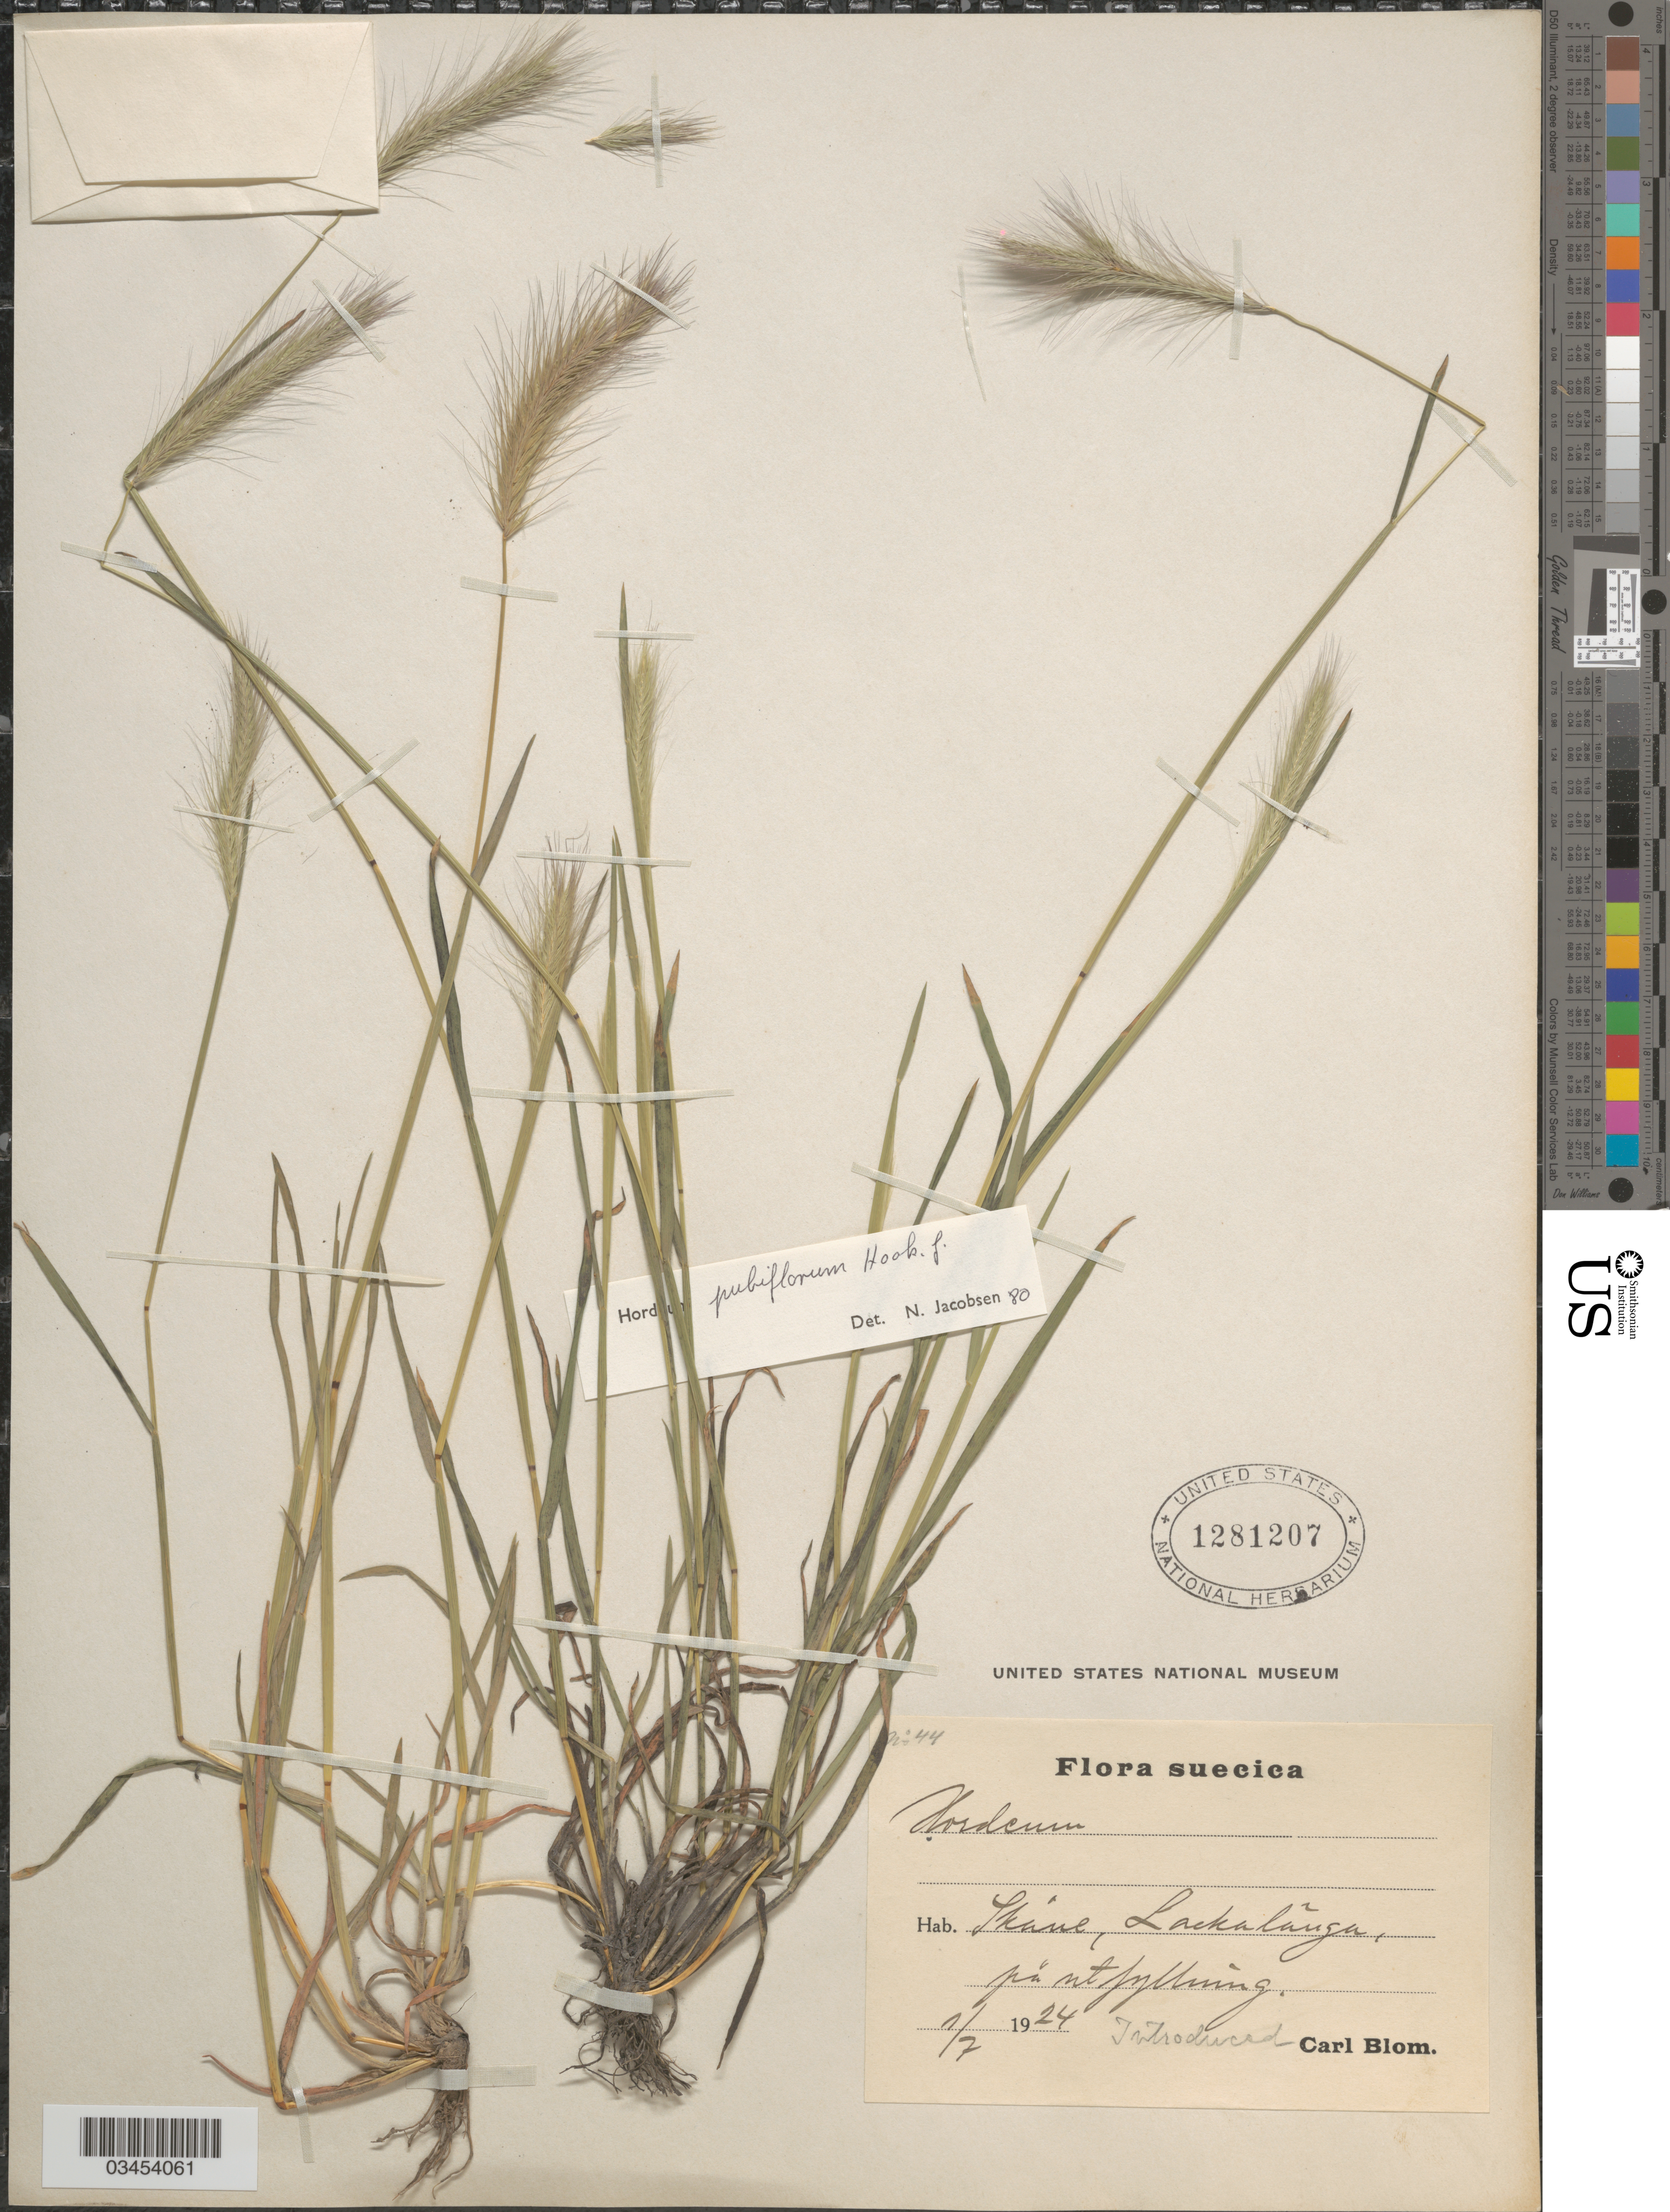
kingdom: Plantae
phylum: Tracheophyta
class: Liliopsida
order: Poales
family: Poaceae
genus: Hordeum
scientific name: Hordeum pubiflorum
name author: Hook. f.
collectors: C. H. Blom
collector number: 44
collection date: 1924-07-01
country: Sweden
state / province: Skåne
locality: Suecica. Lackalänga, på utfyllning.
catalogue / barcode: US 1281207